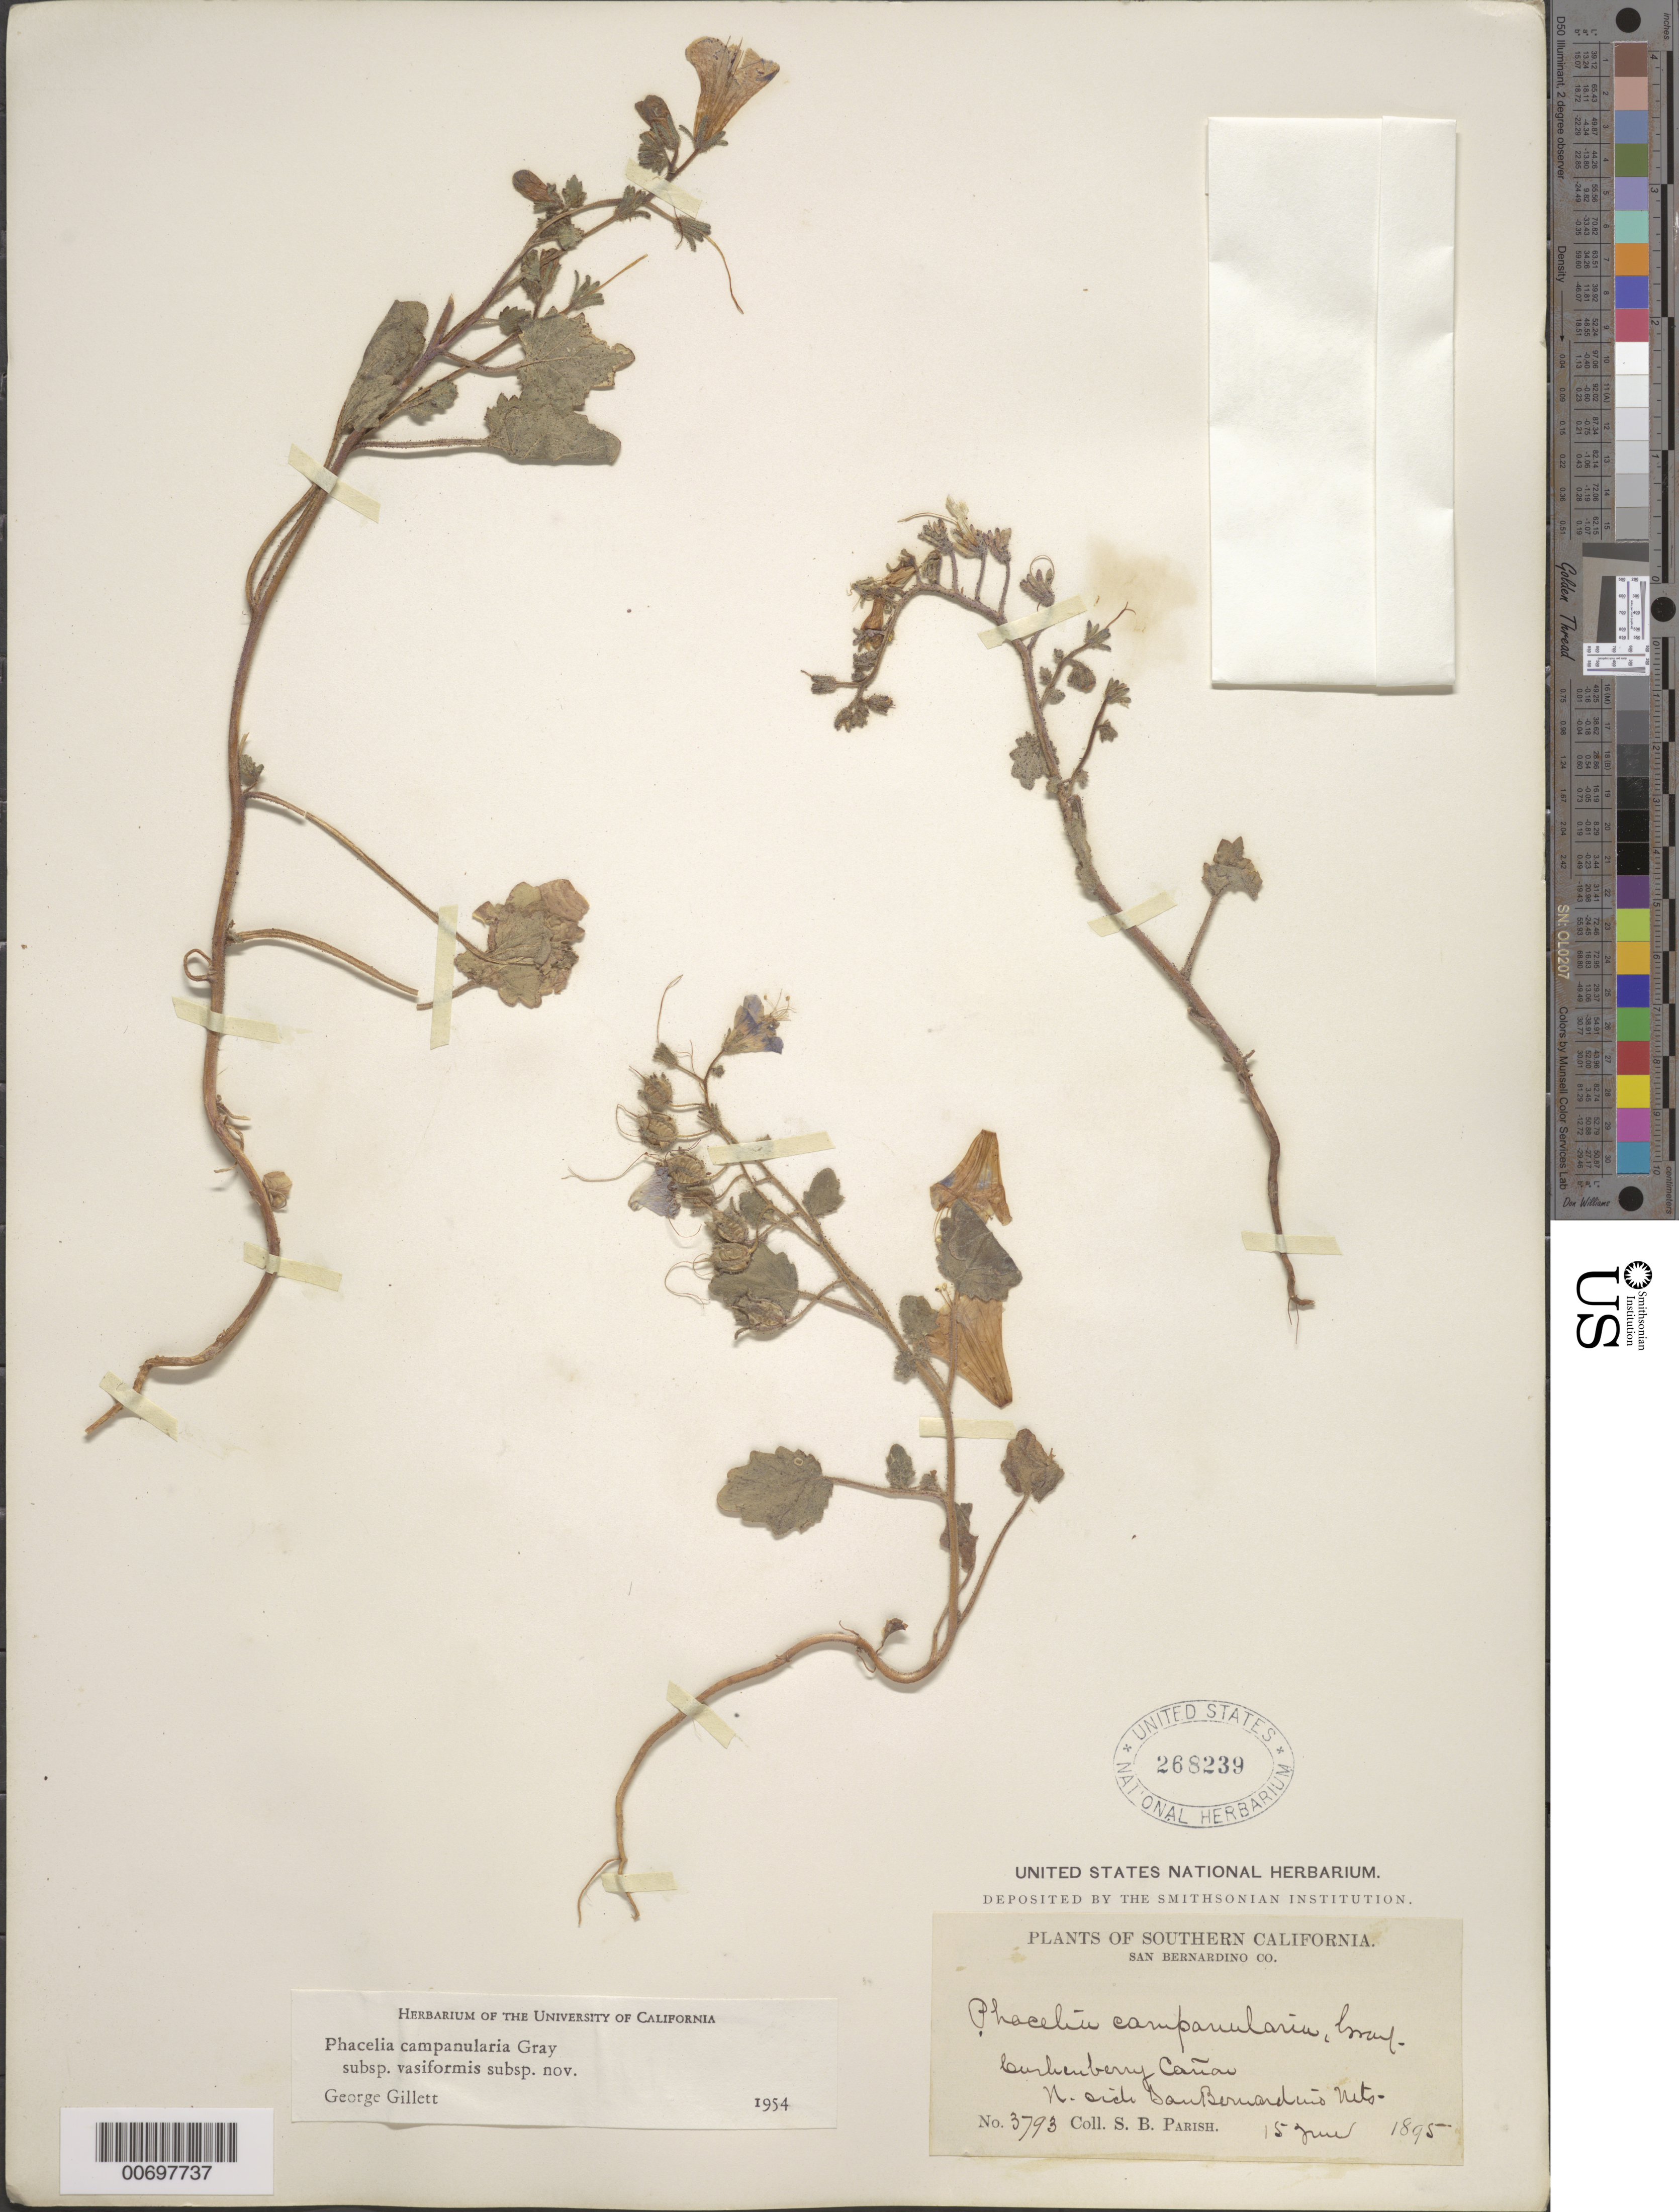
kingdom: Plantae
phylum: Tracheophyta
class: Magnoliopsida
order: Boraginales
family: Hydrophyllaceae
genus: Phacelia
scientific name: Phacelia campanularia subsp. vasiformis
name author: G.W. Gillett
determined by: Gillett, G. W.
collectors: S. B. Parish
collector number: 3793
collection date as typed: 15 Jun 1895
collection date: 1895-06-15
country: United States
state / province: California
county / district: San Bernardino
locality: Cushenberry Cañon N. side San Bernardino Mts.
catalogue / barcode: US 268239